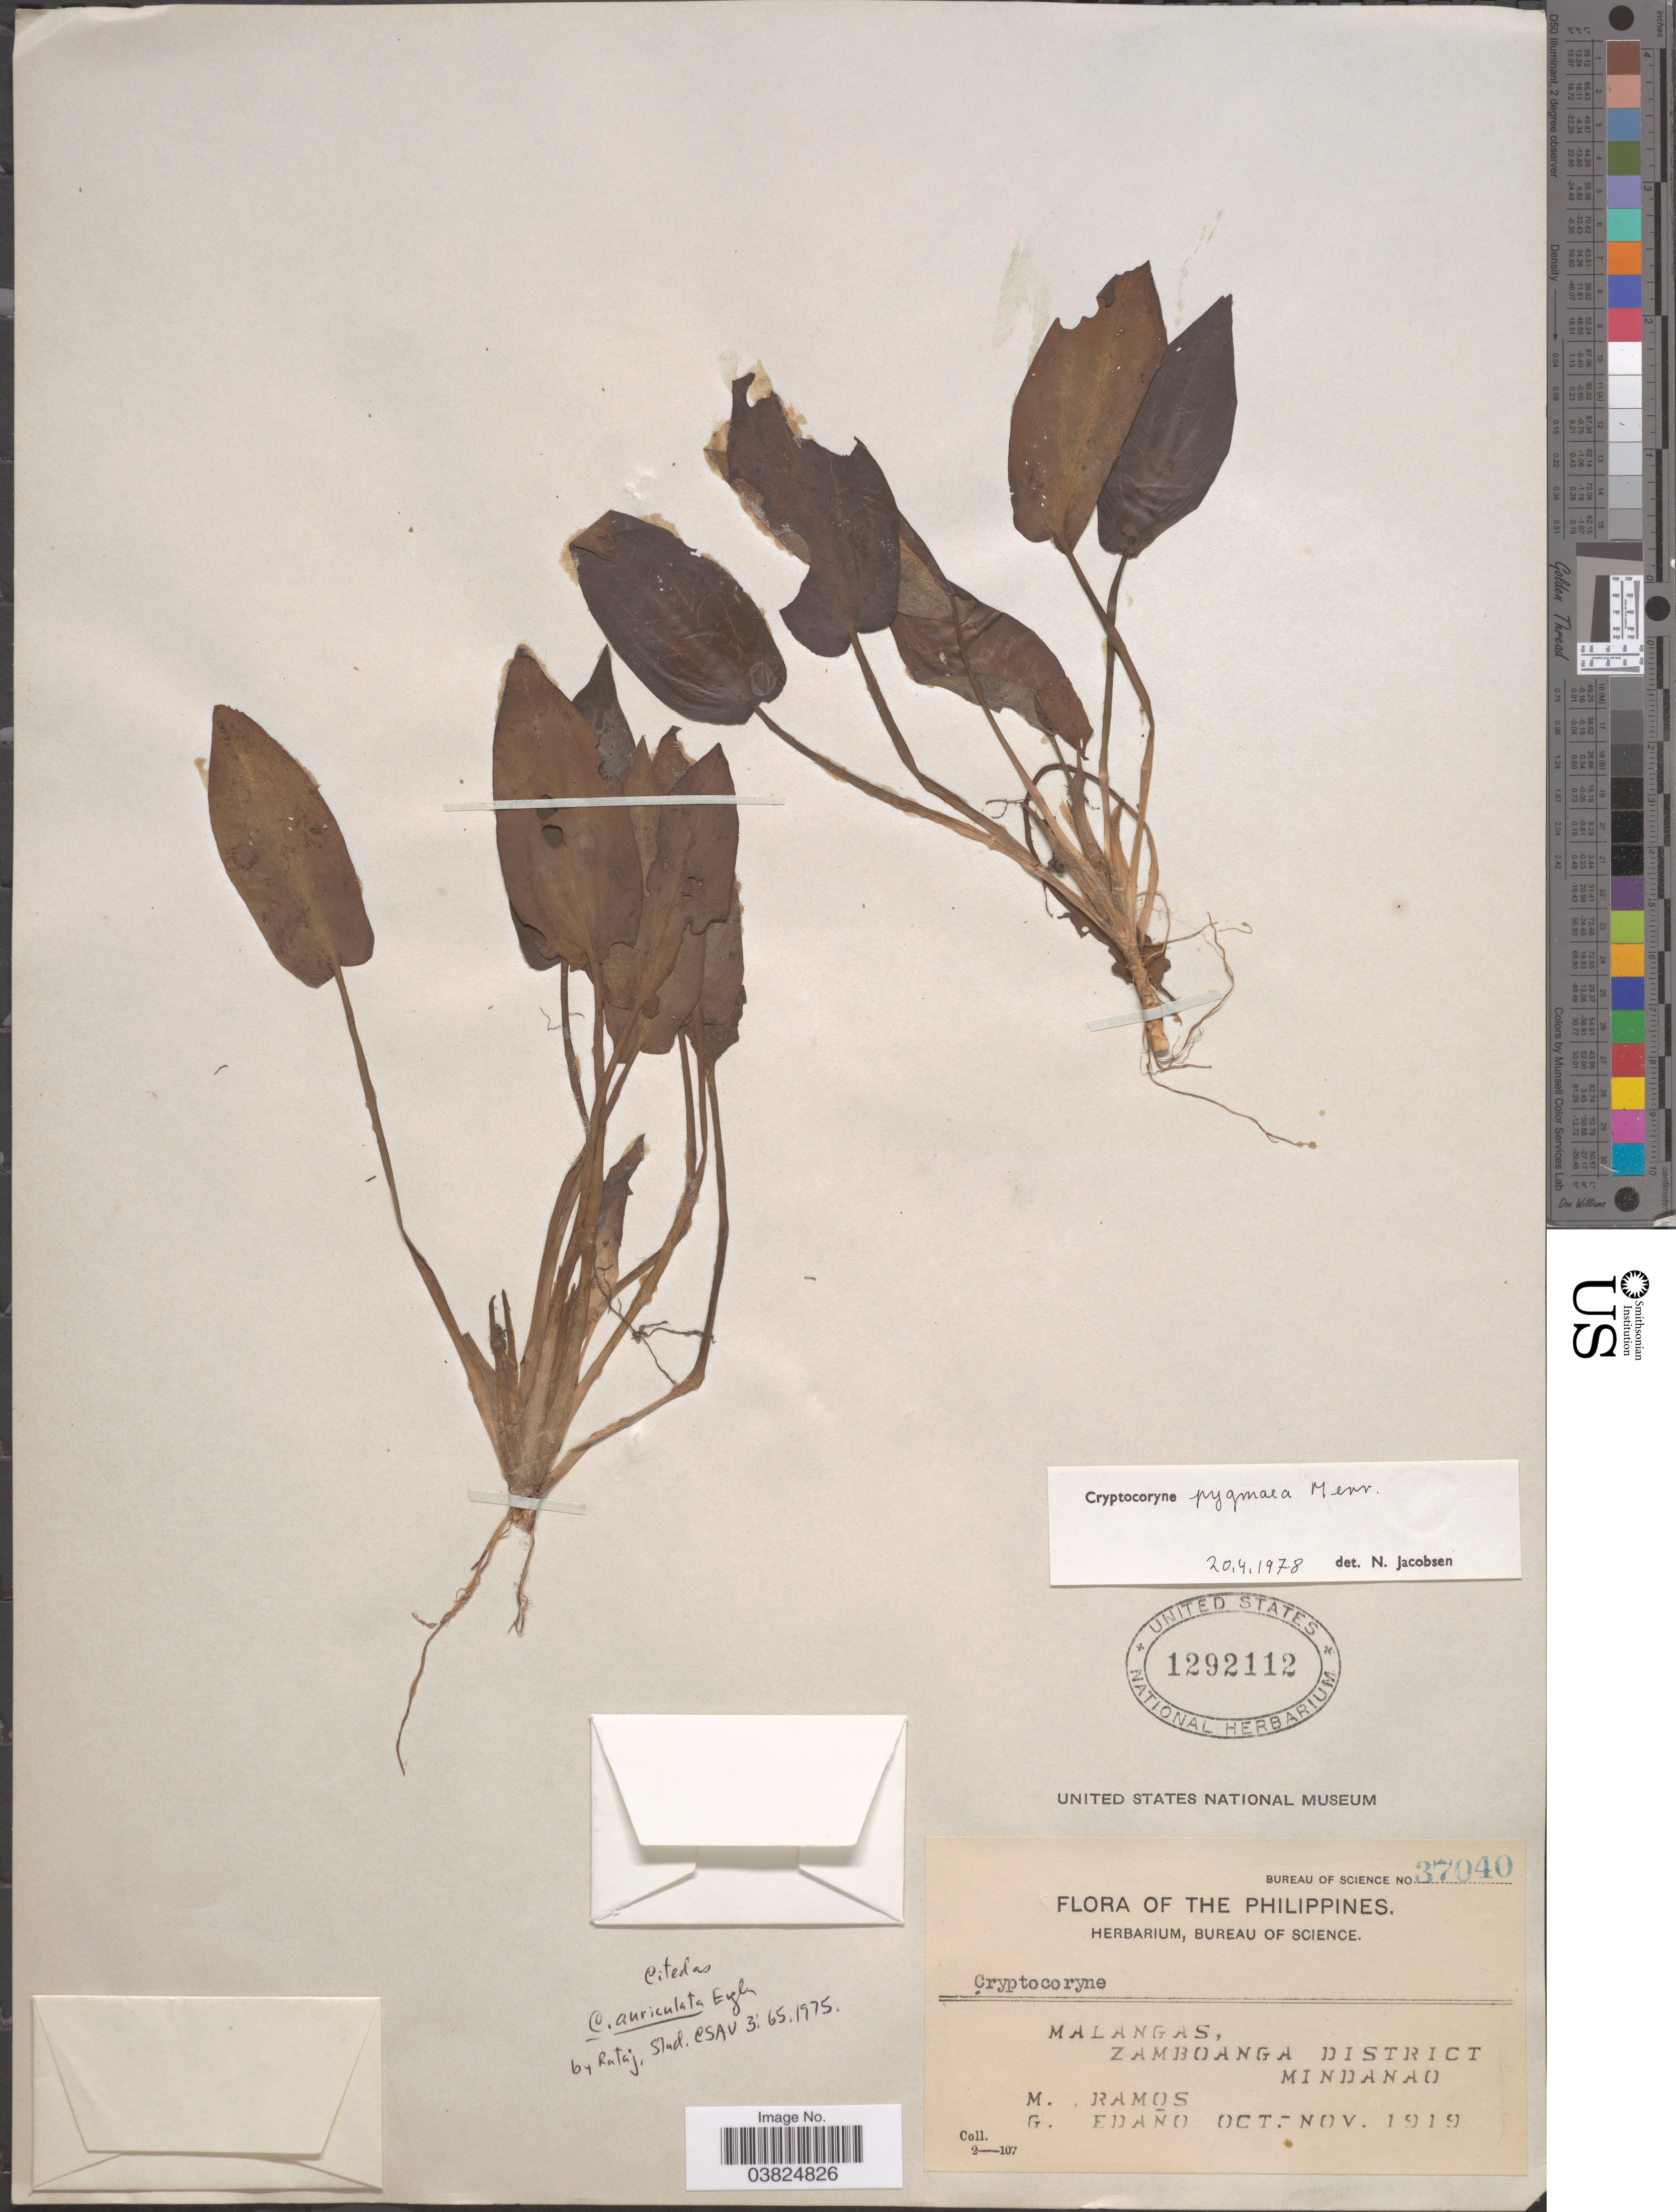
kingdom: Plantae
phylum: Tracheophyta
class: Liliopsida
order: Alismatales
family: Araceae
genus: Cryptocoryne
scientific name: Cryptocoryne pygmaea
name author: Merr.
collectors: M. Ramos & G. Edaño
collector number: Bureau of Science 37040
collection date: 1919-10/1919-11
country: Philippines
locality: Malangas, Zamboanga District, Mindanao.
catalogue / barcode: US 1292112